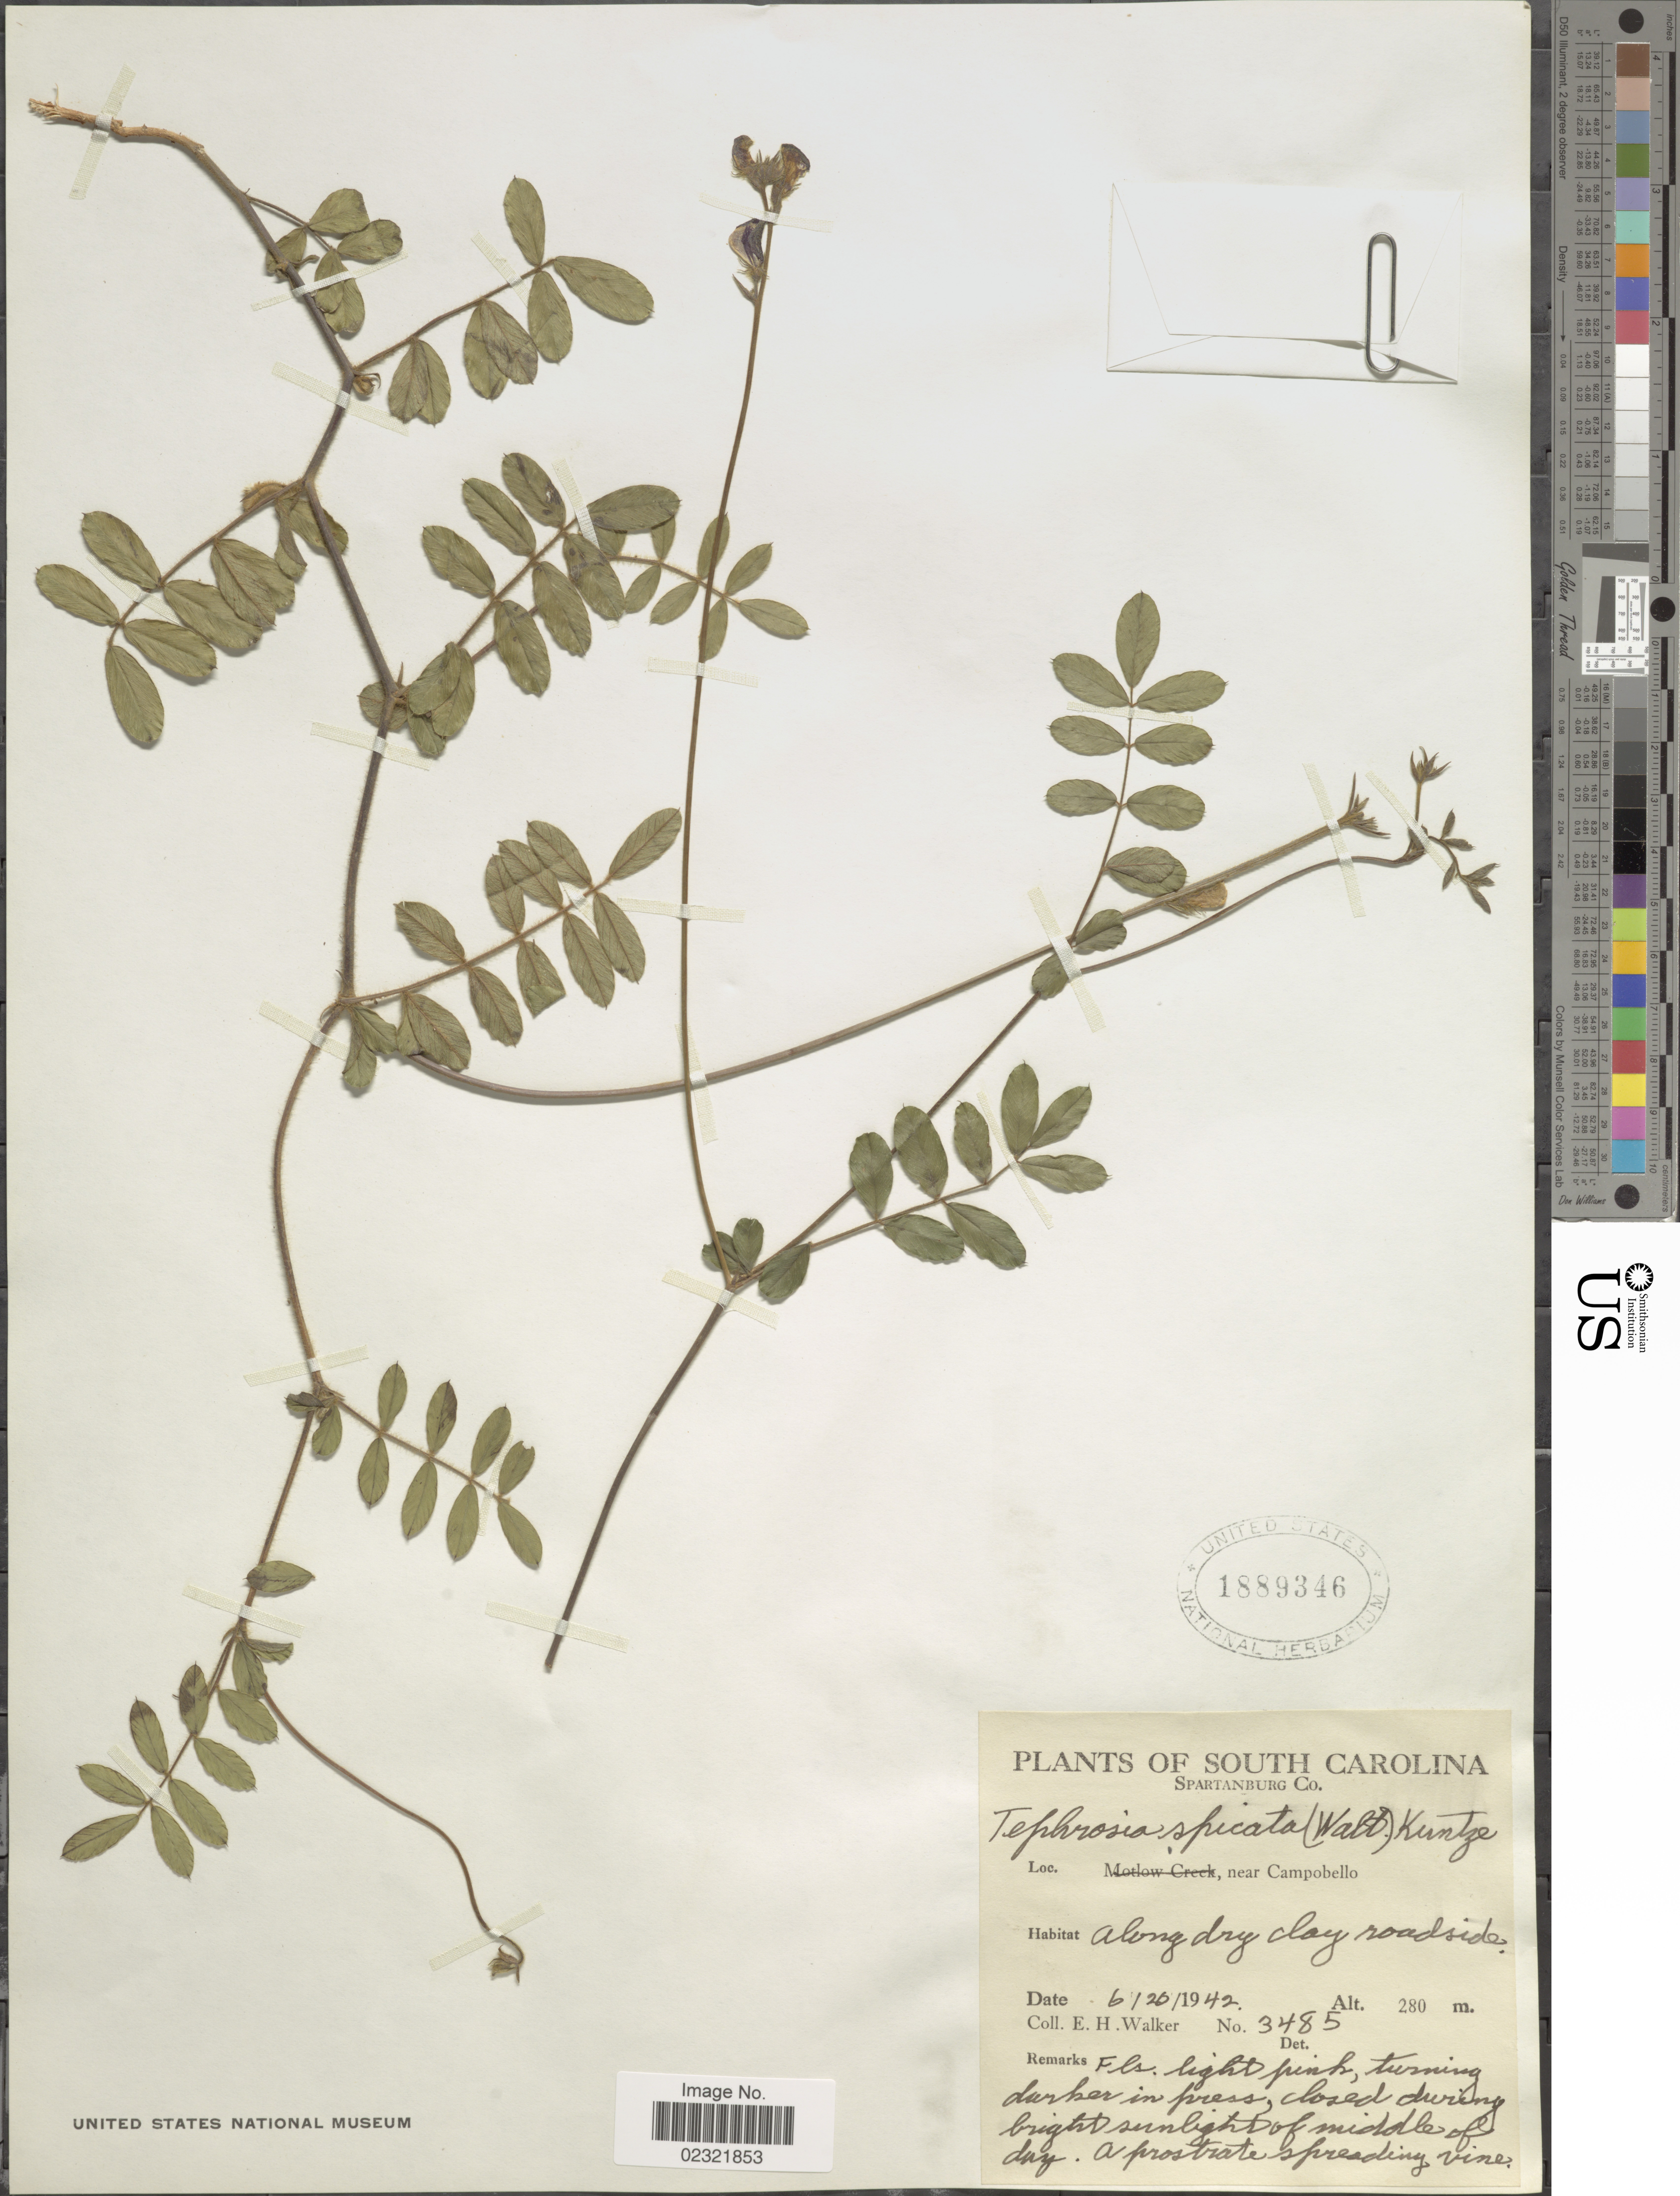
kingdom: Plantae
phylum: Tracheophyta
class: Magnoliopsida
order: Fabales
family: Fabaceae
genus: Tephrosia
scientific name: Tephrosia spicata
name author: (Walter) Torr. & A. Gray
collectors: E. H. Walker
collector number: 3485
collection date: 1942-06-20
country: United States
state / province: South Carolina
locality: Spartanburg Co, near Campobello, Along dry clay roadside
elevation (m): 280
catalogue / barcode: US 1889346